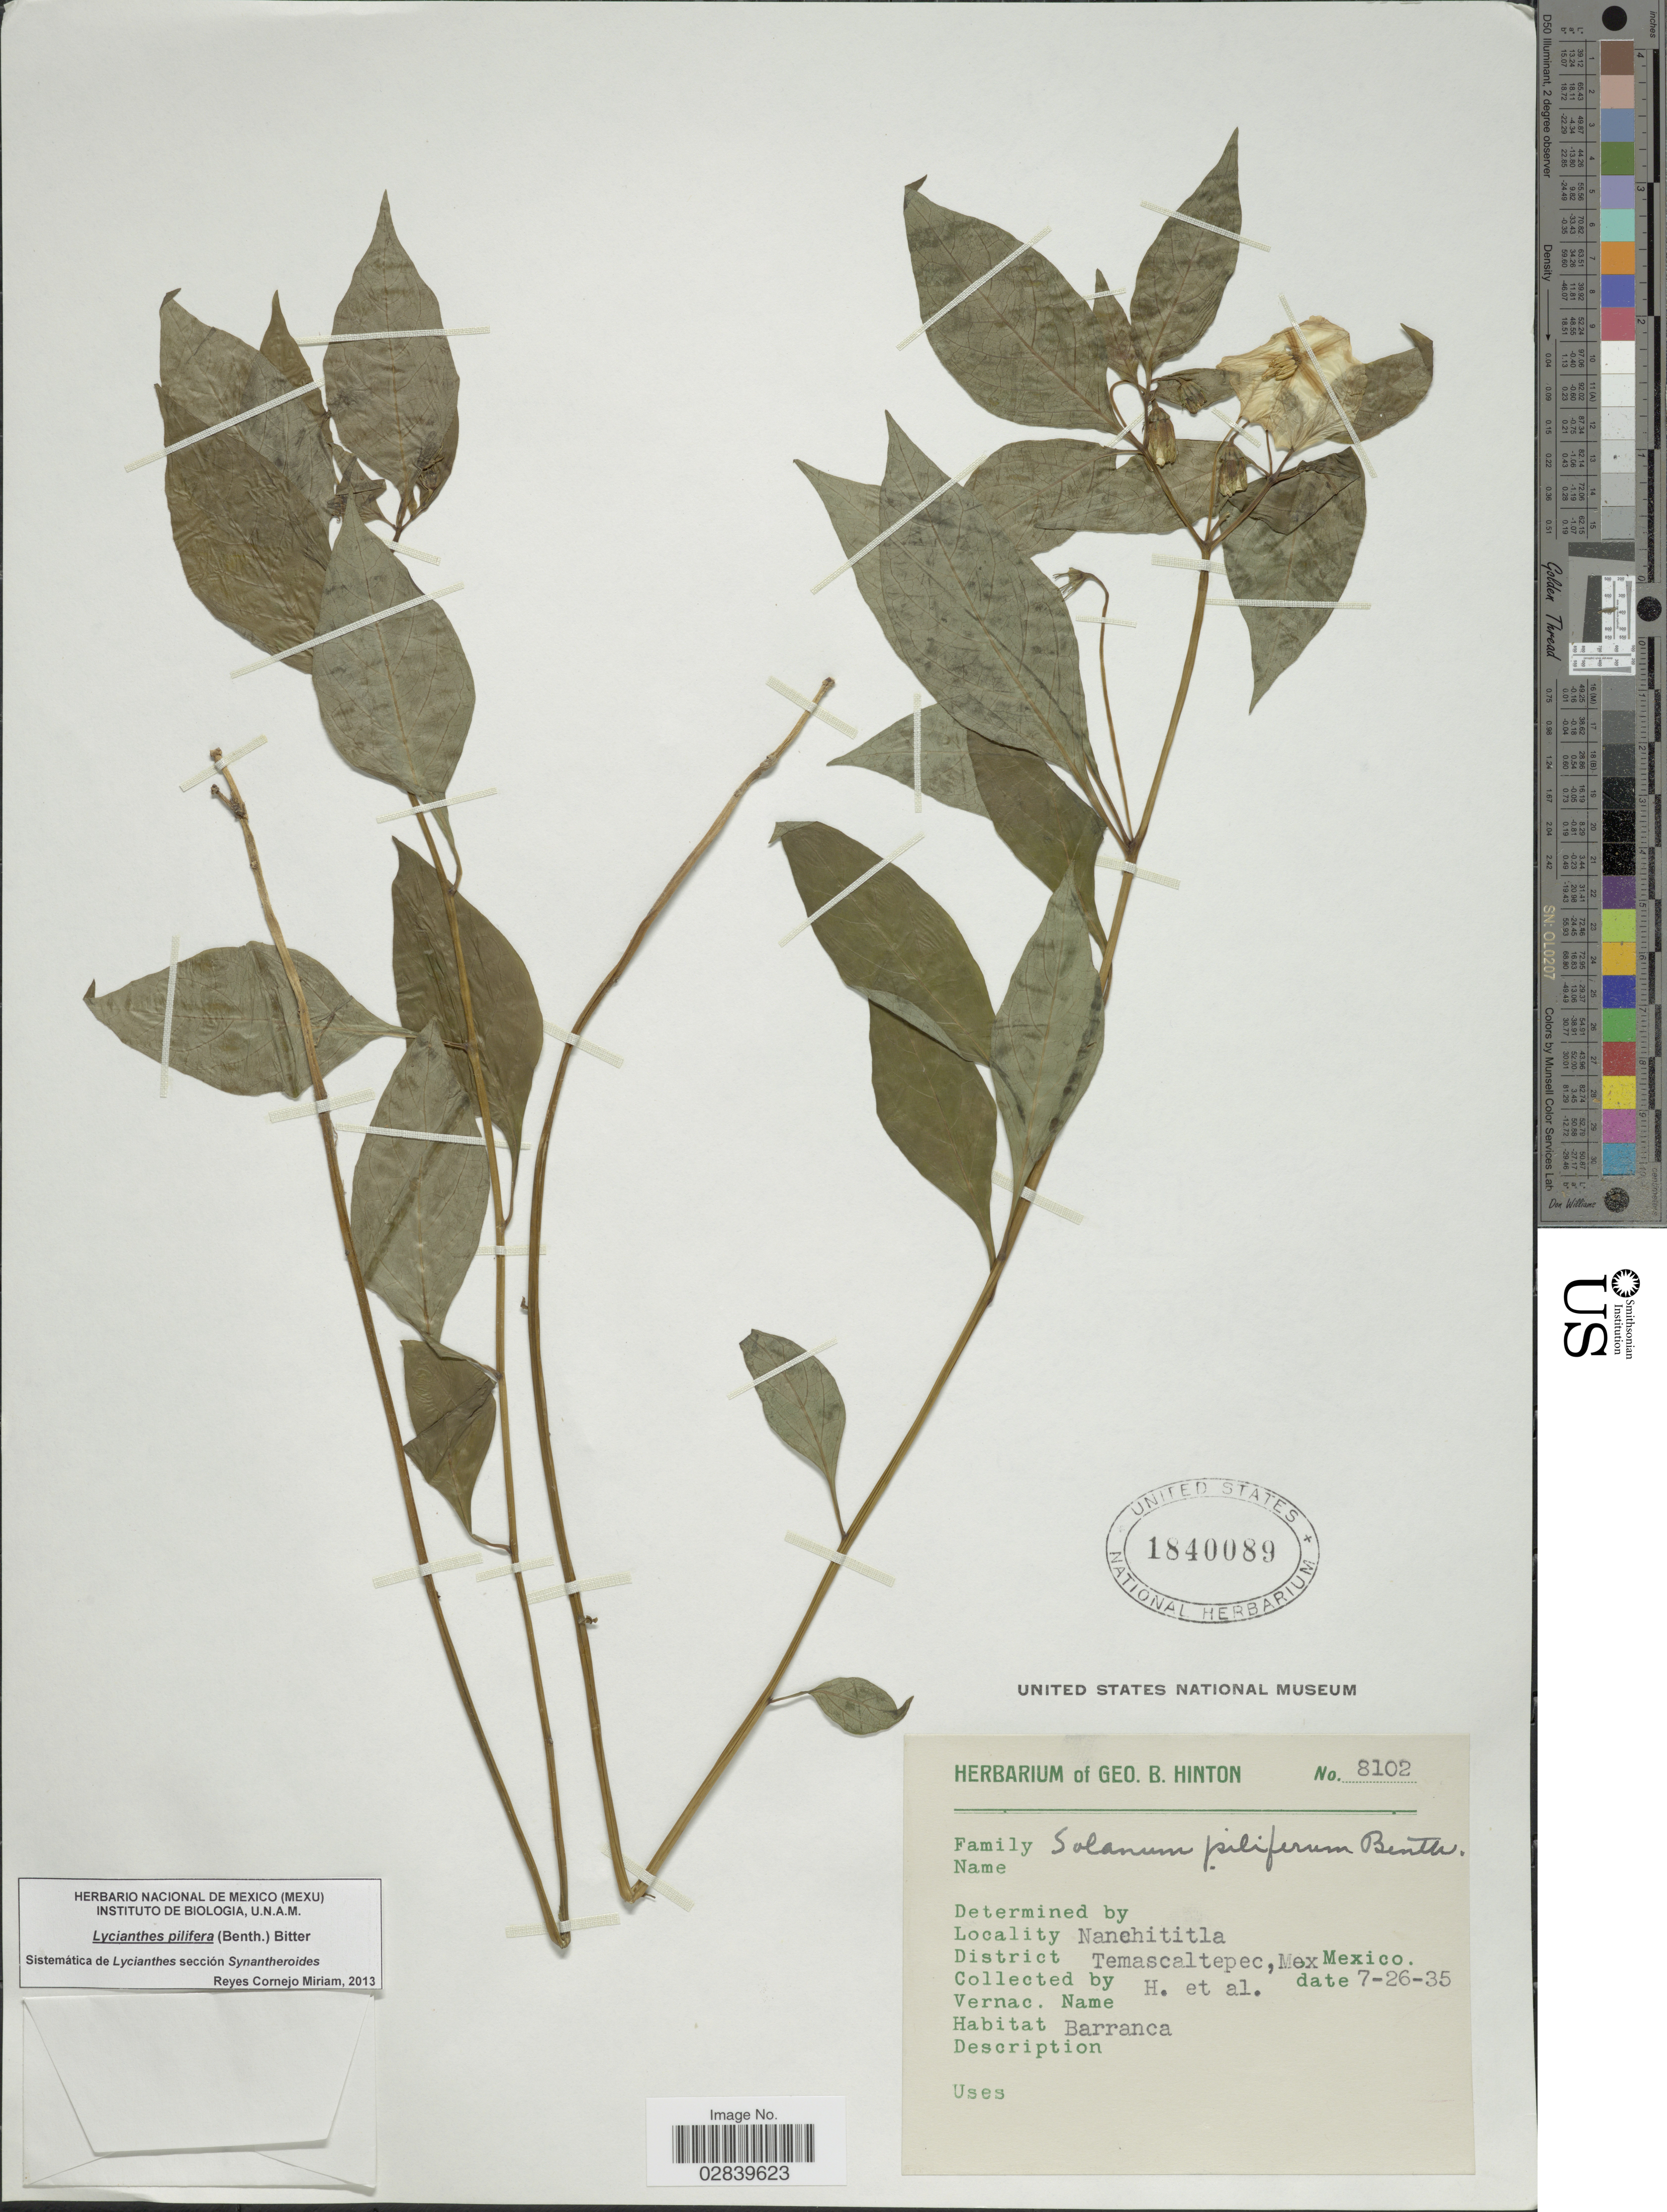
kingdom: Plantae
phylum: Tracheophyta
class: Magnoliopsida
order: Solanales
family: Solanaceae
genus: Lycianthes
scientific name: Lycianthes pilifera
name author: (Benth.) Bitter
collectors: G. B. Hinton & et al.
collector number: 8102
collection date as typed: Transcribed d/m/y: 26/7/35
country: Mexico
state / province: México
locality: Nanchititla. District Temascaltepec.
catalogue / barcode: US 1840089